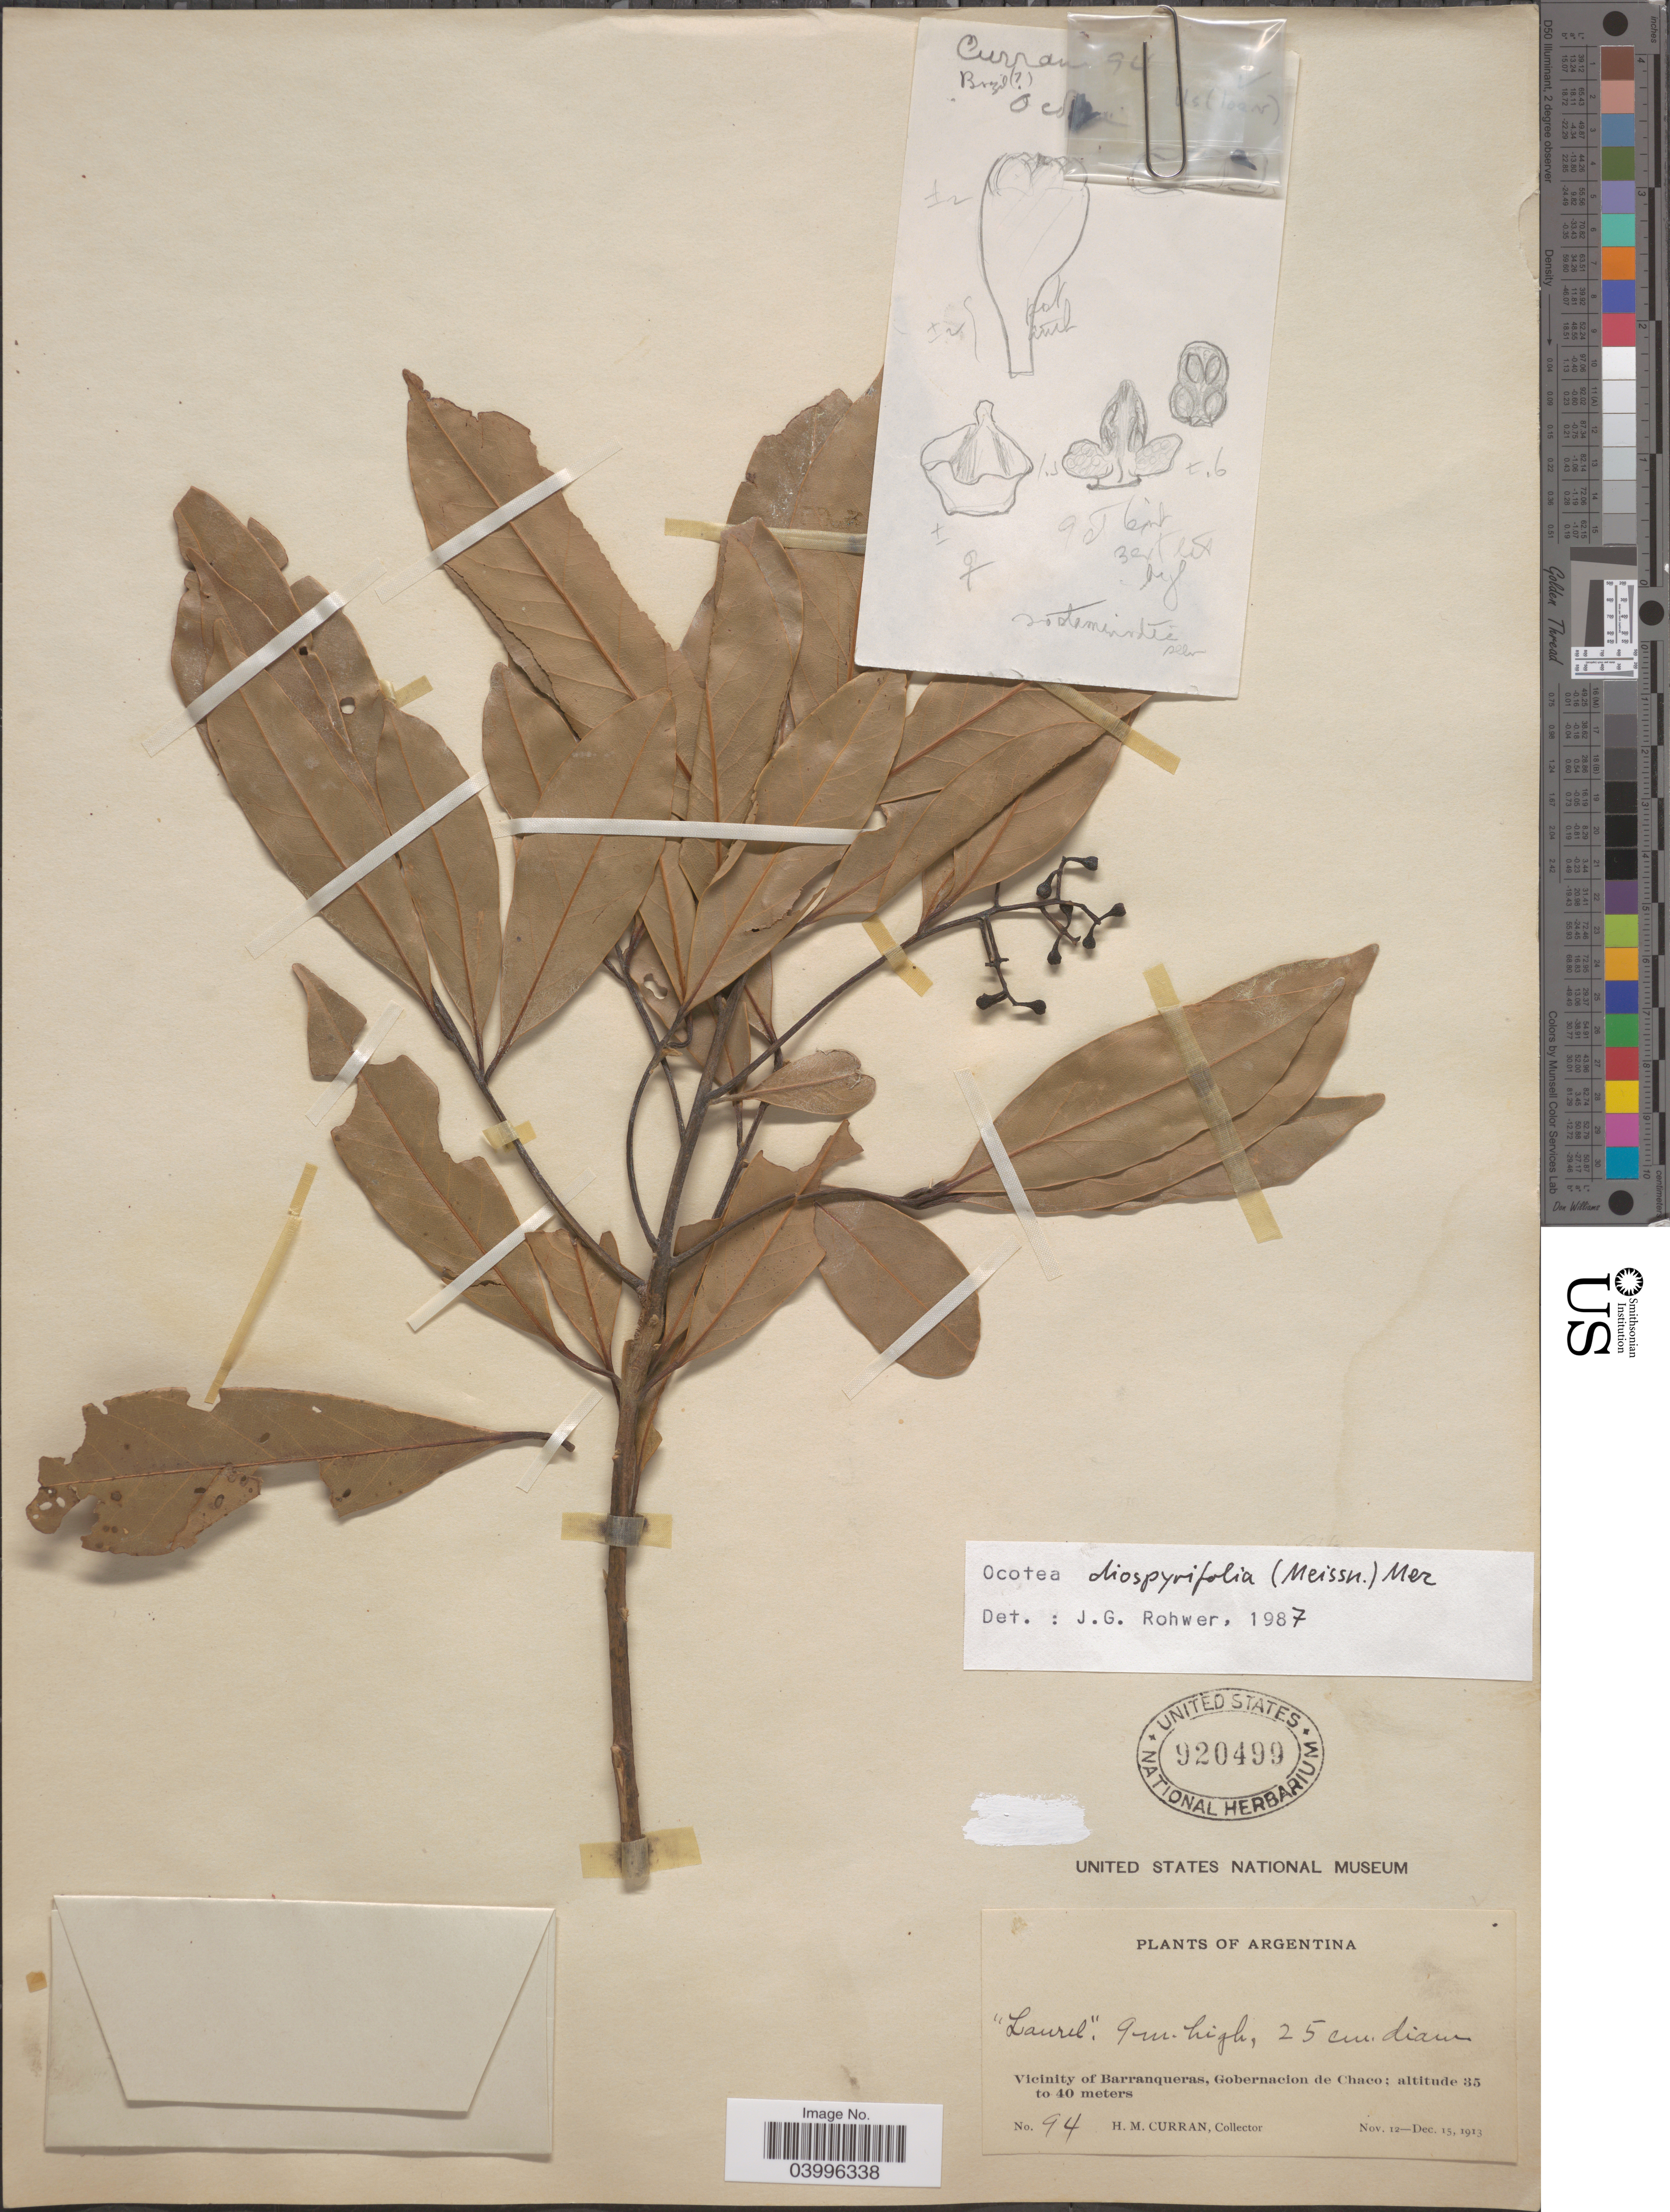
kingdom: Plantae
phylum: Tracheophyta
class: Magnoliopsida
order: Laurales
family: Lauraceae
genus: Ocotea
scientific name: Ocotea diospyrifolia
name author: (Meisn.) Mez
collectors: H. M. Curran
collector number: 94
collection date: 1913-11-12/1913-12-15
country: Argentina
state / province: Chaco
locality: Vicinity of Barranqueras, Gobernacion de Chaco.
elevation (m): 35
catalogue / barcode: US 920499